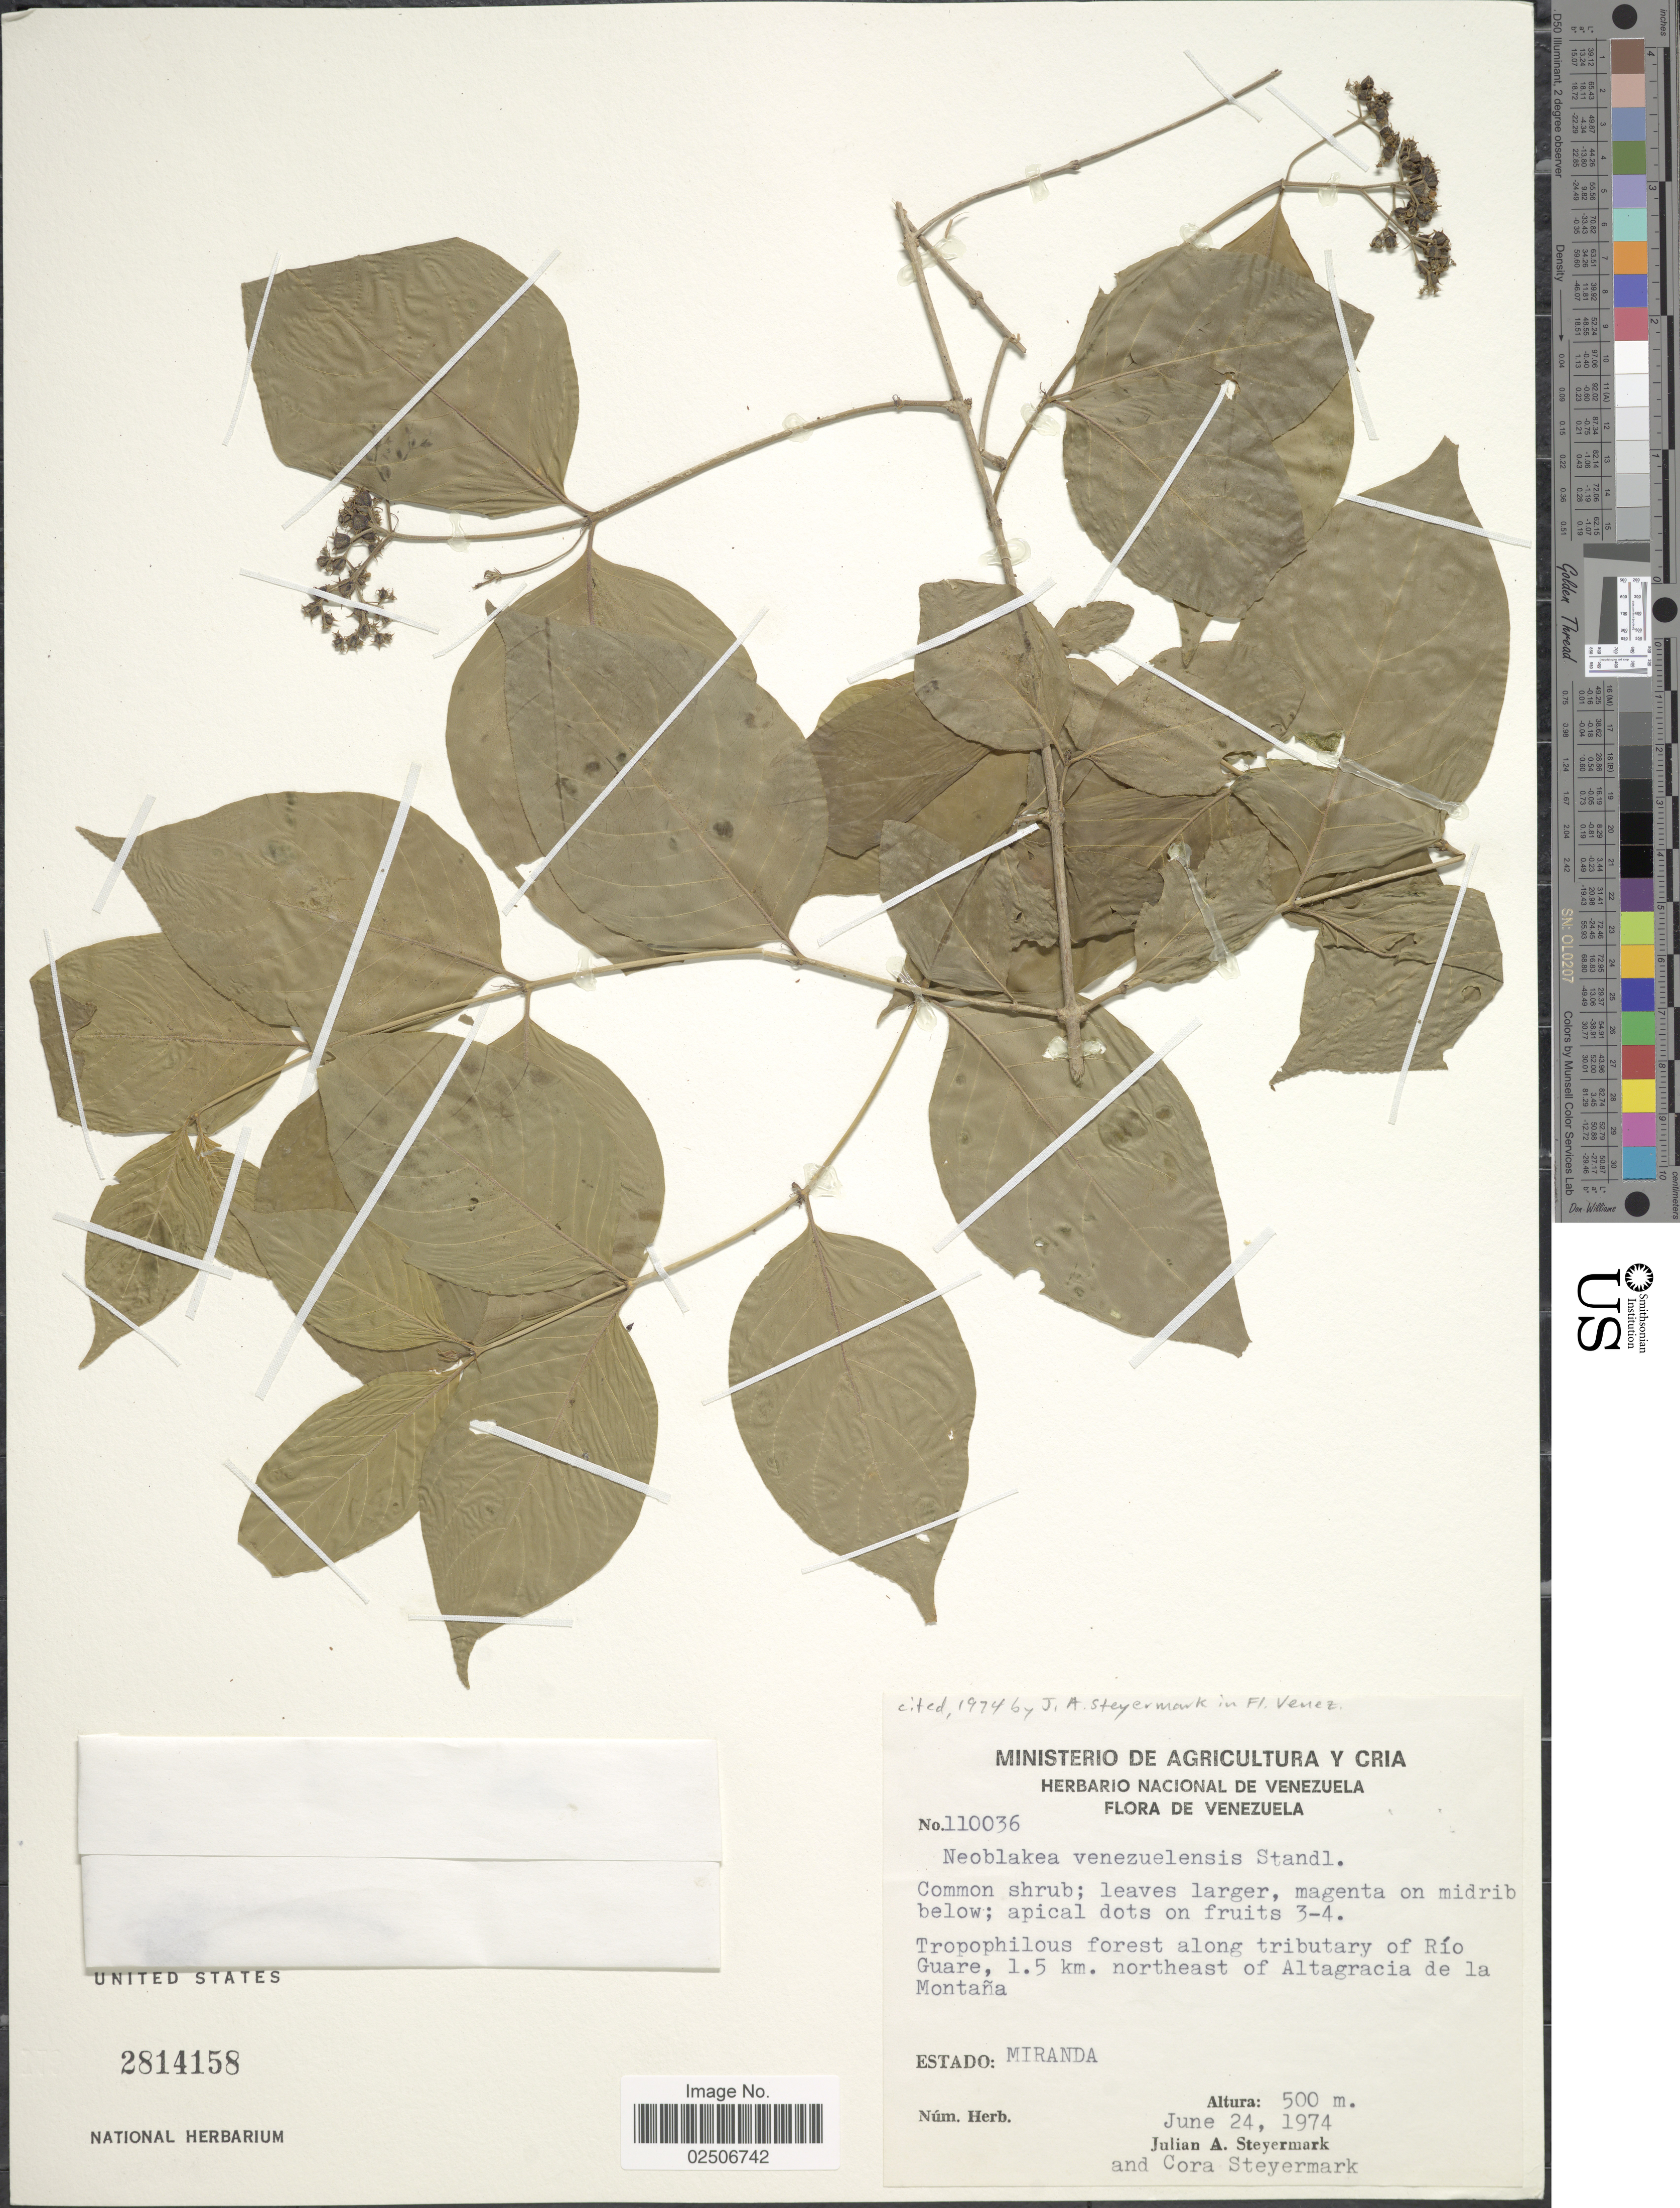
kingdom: Plantae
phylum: Tracheophyta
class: Magnoliopsida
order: Gentianales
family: Rubiaceae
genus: Neoblakea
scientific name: Neoblakea venezuelensis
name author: Standl.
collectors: J. Steyermark & C. Steyermark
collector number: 110036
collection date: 1975-06-24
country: Venezuela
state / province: Miranda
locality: Tropophilous forest along tributary of Rio Guare, 1.5 km. northeast of Altagracia de la Montana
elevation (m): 500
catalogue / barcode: US 2814158